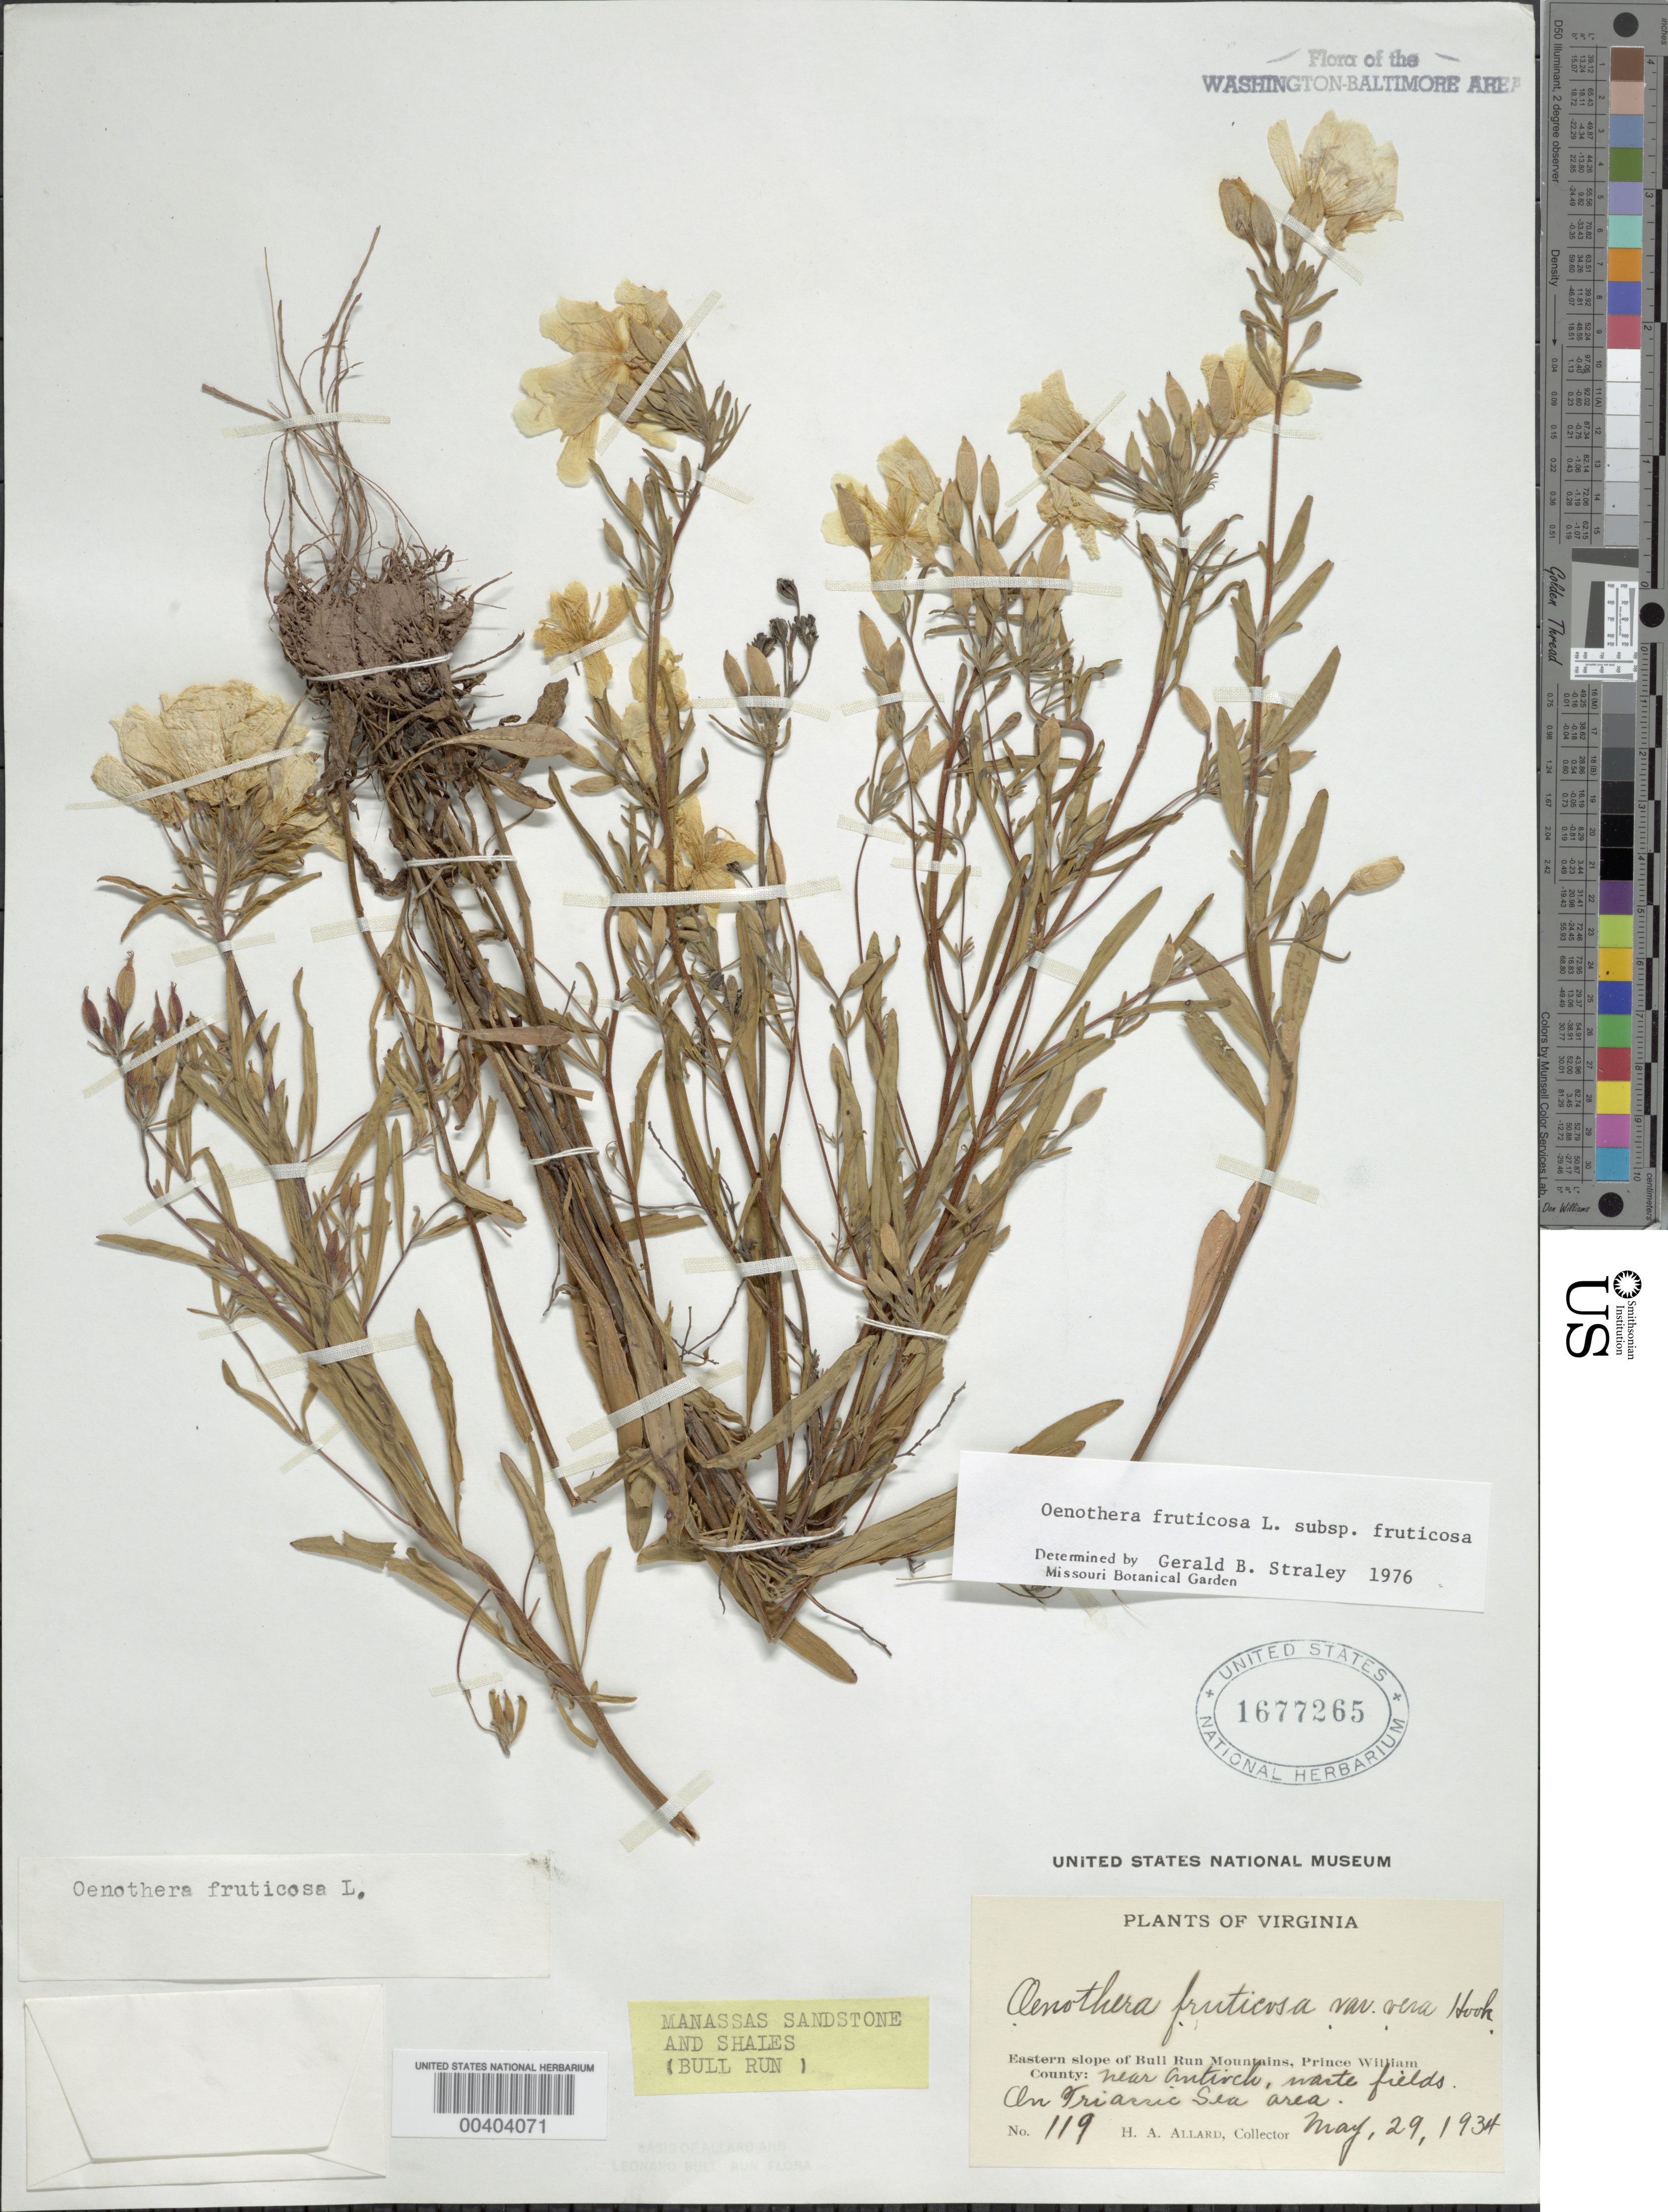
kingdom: Plantae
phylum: Tracheophyta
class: Magnoliopsida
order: Myrtales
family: Onagraceae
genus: Oenothera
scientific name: Oenothera fruticosa subsp. fruticosa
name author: L.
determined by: Straley, G. B.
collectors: H. A. Allard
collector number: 119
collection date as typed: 29 May 1934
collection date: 1934-05-29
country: United States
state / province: Virginia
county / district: Prince William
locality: Antioch, Triassic Sea area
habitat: Waste fields, Manassas sandstone and shales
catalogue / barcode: US 1677265